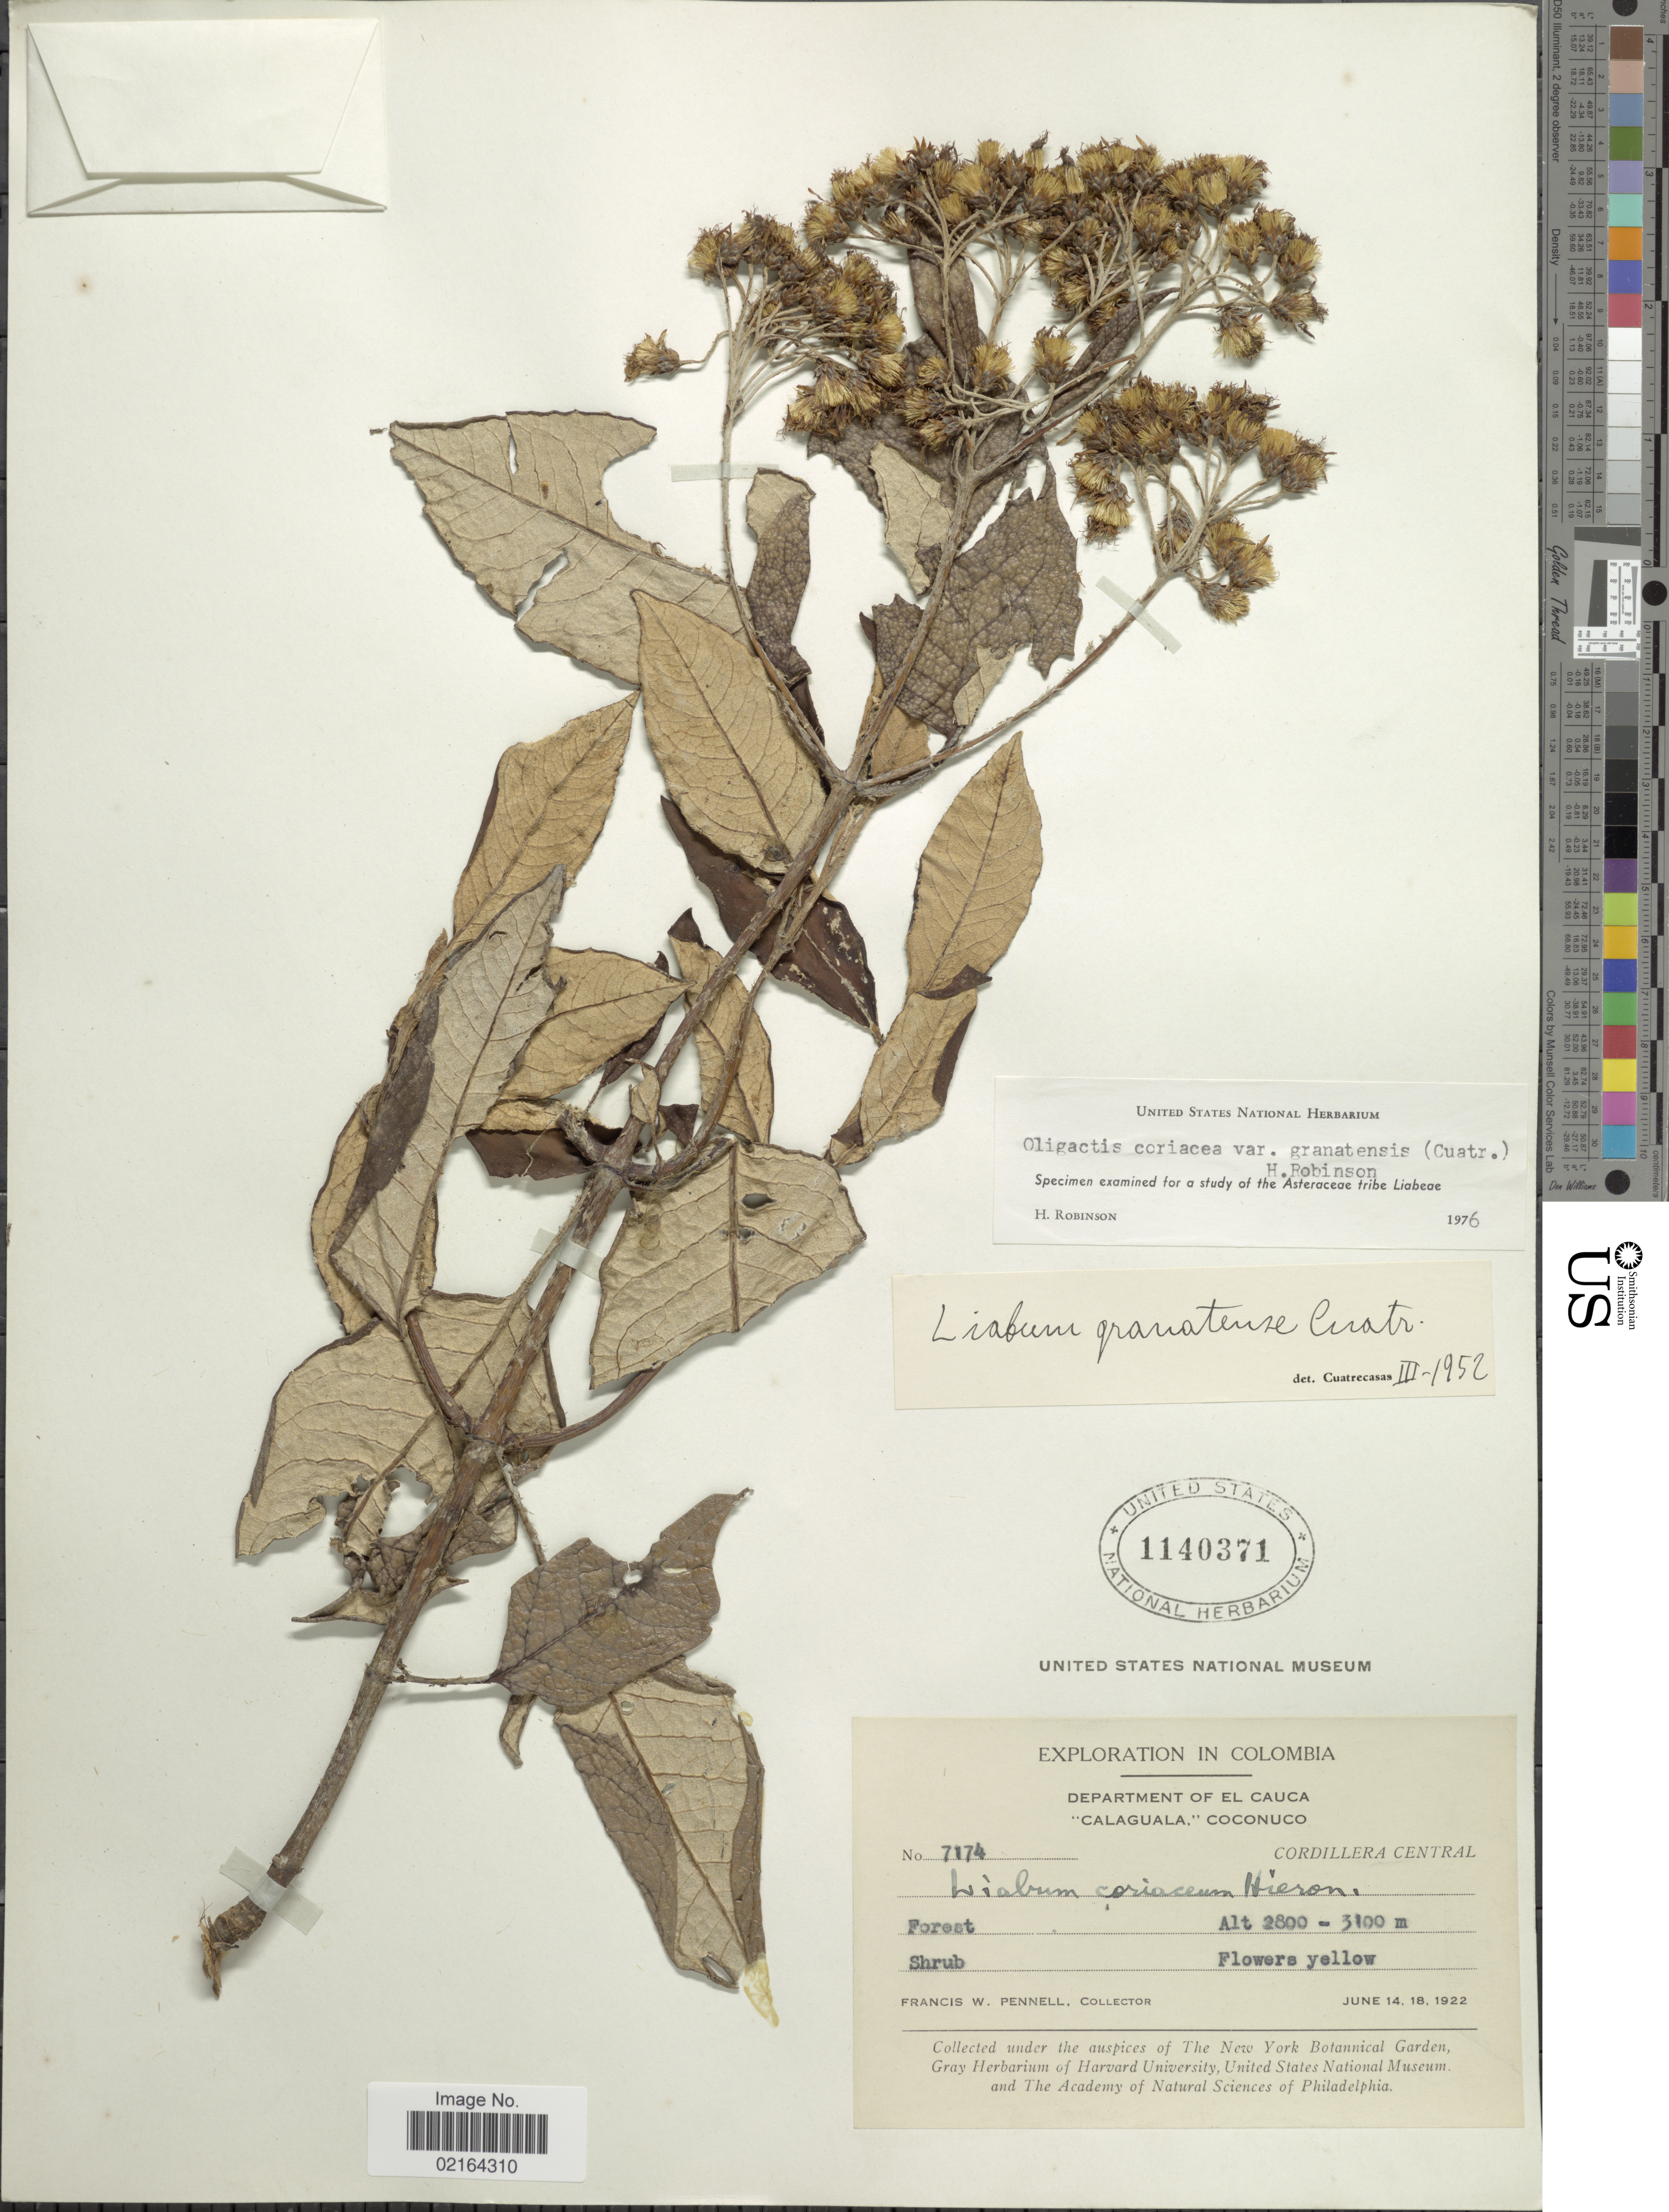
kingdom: Plantae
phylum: Tracheophyta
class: Magnoliopsida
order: Asterales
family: Asteraceae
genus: Sampera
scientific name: Sampera coriacea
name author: (Hieron.) V.A. Funk & H. Rob.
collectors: F. W. Pennell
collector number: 7174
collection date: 1922-06-14/1922-06-18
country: Colombia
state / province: Cauca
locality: Department of El Cauca, Calaguala, Coconuco, Cordillera Central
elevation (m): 2800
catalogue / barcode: US 1140371